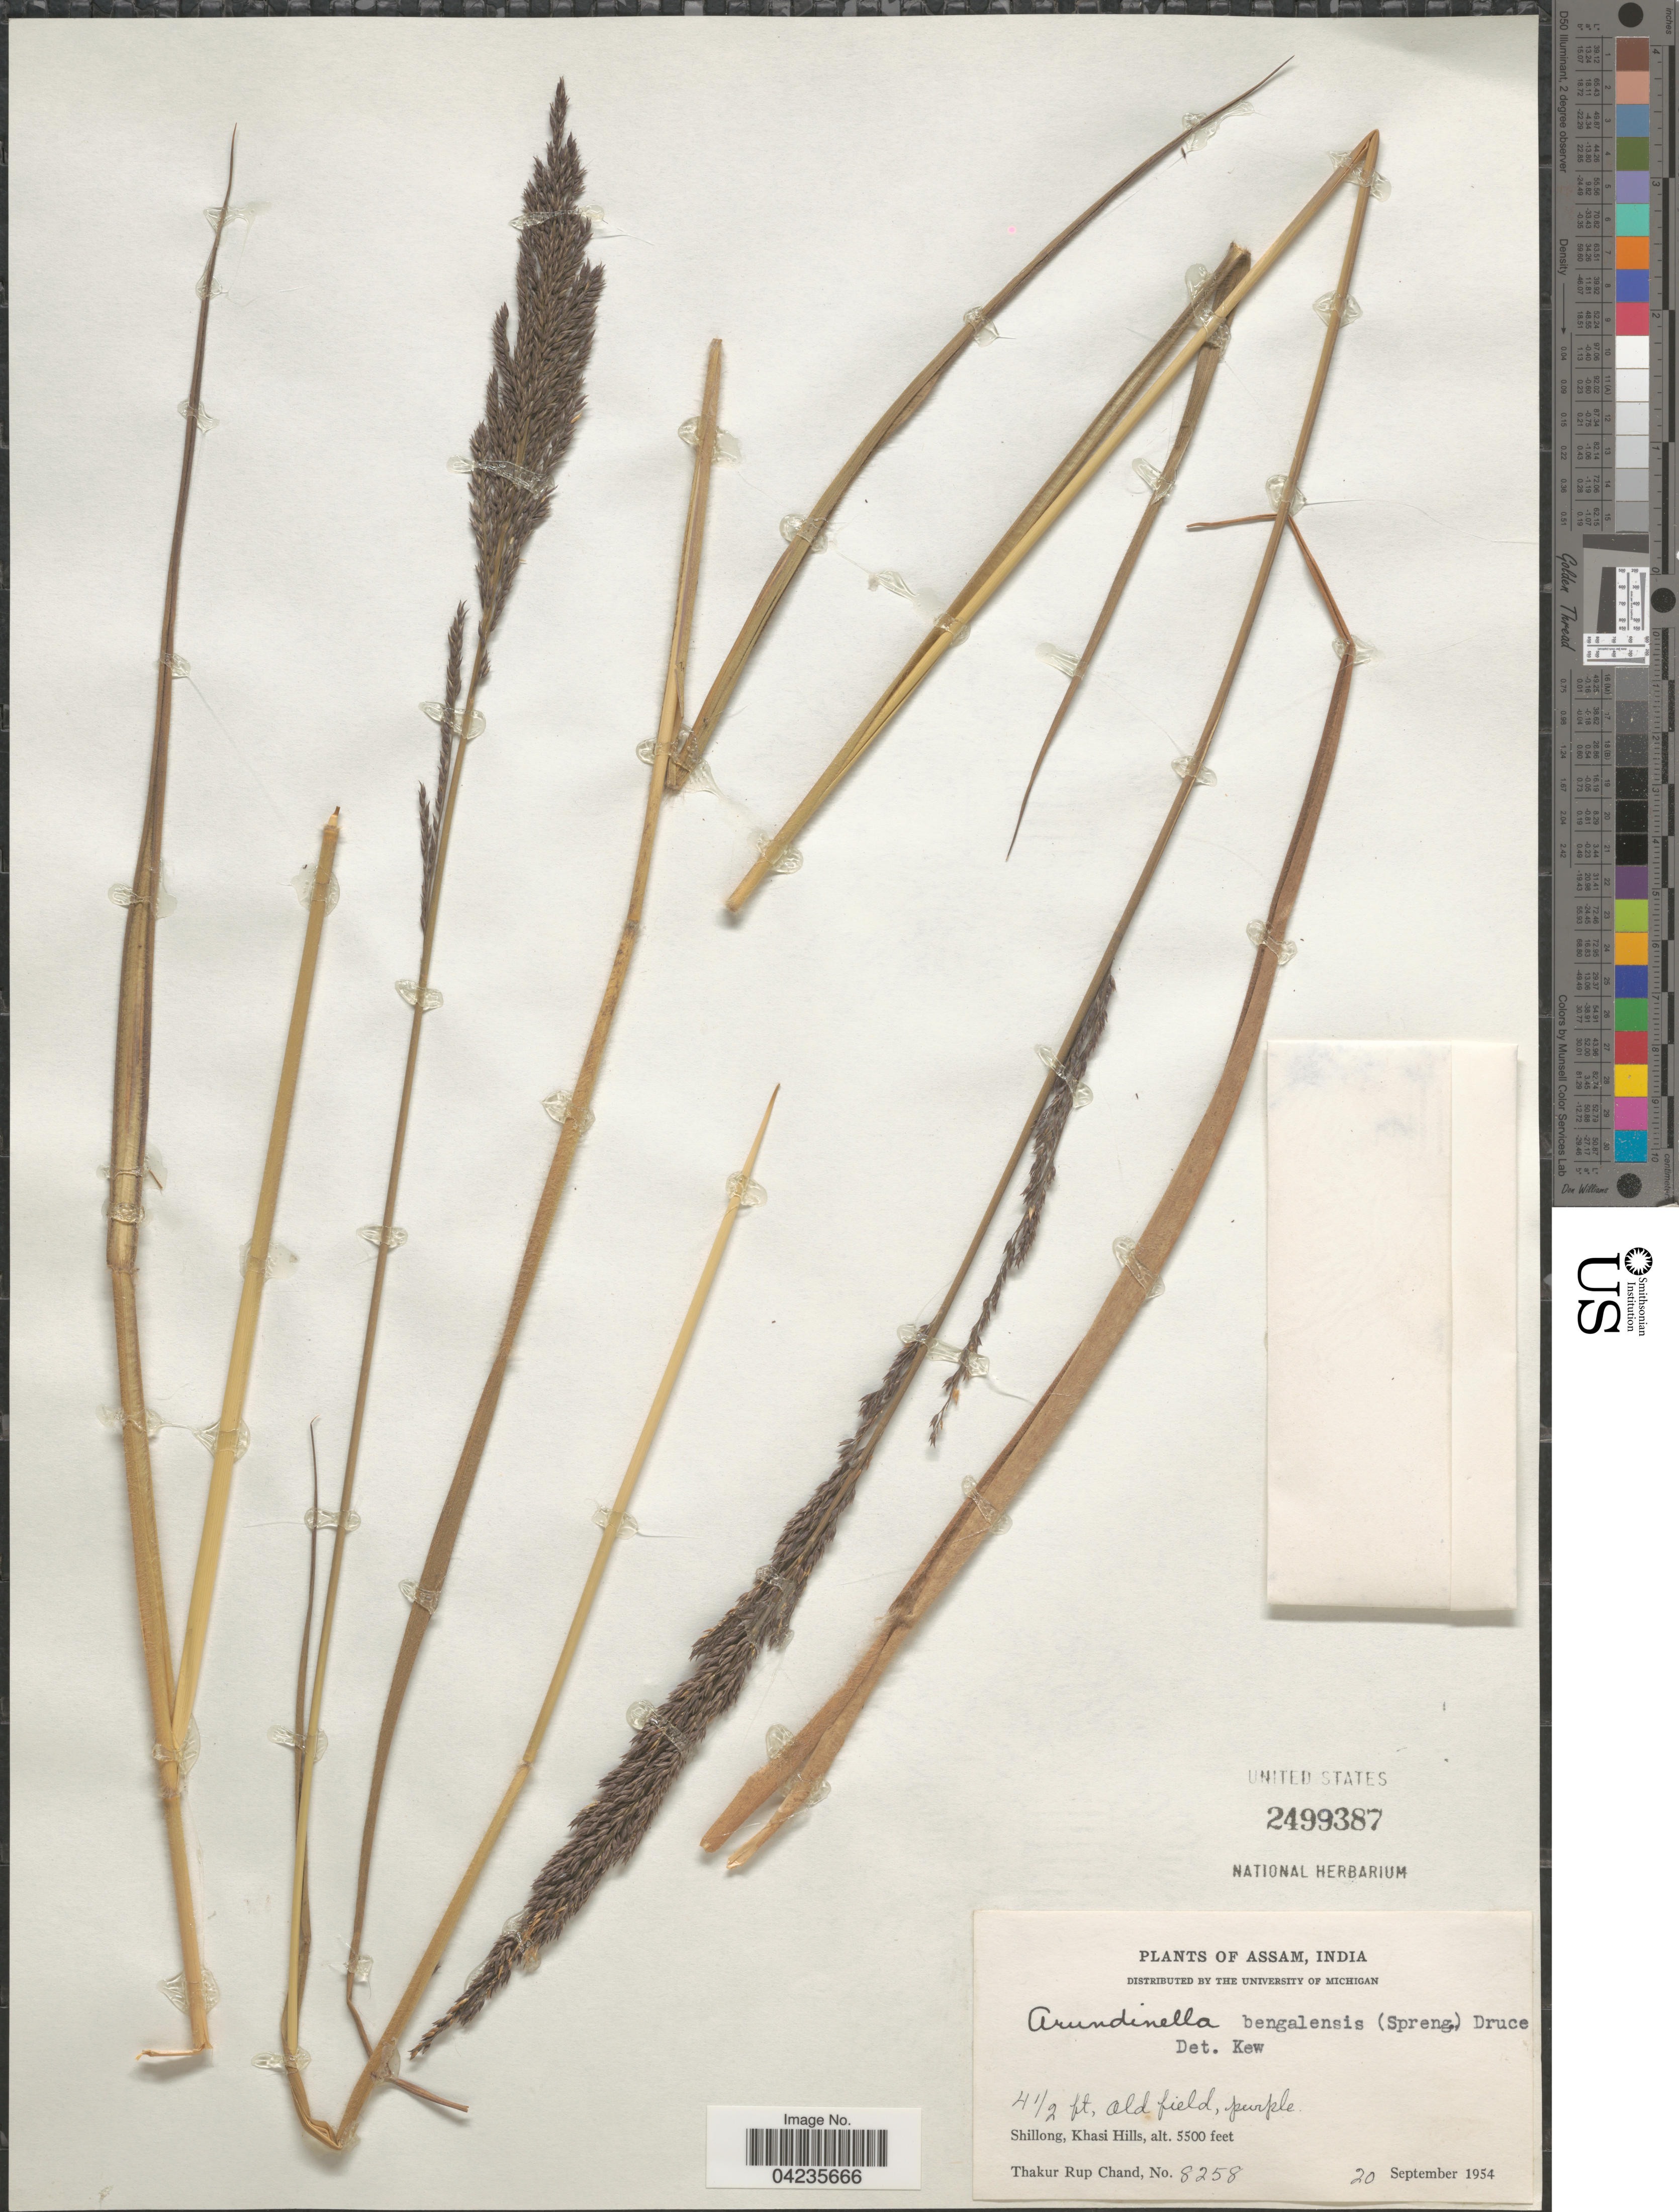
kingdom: Plantae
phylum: Tracheophyta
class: Liliopsida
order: Poales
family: Poaceae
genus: Arundinella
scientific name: Arundinella bengalensis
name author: (Spreng.) Druce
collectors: T. R. Chand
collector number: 8258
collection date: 1954-09-20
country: India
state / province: Meghalaya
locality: Shillong, Khasi Hills.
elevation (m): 1676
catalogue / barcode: US 2499387